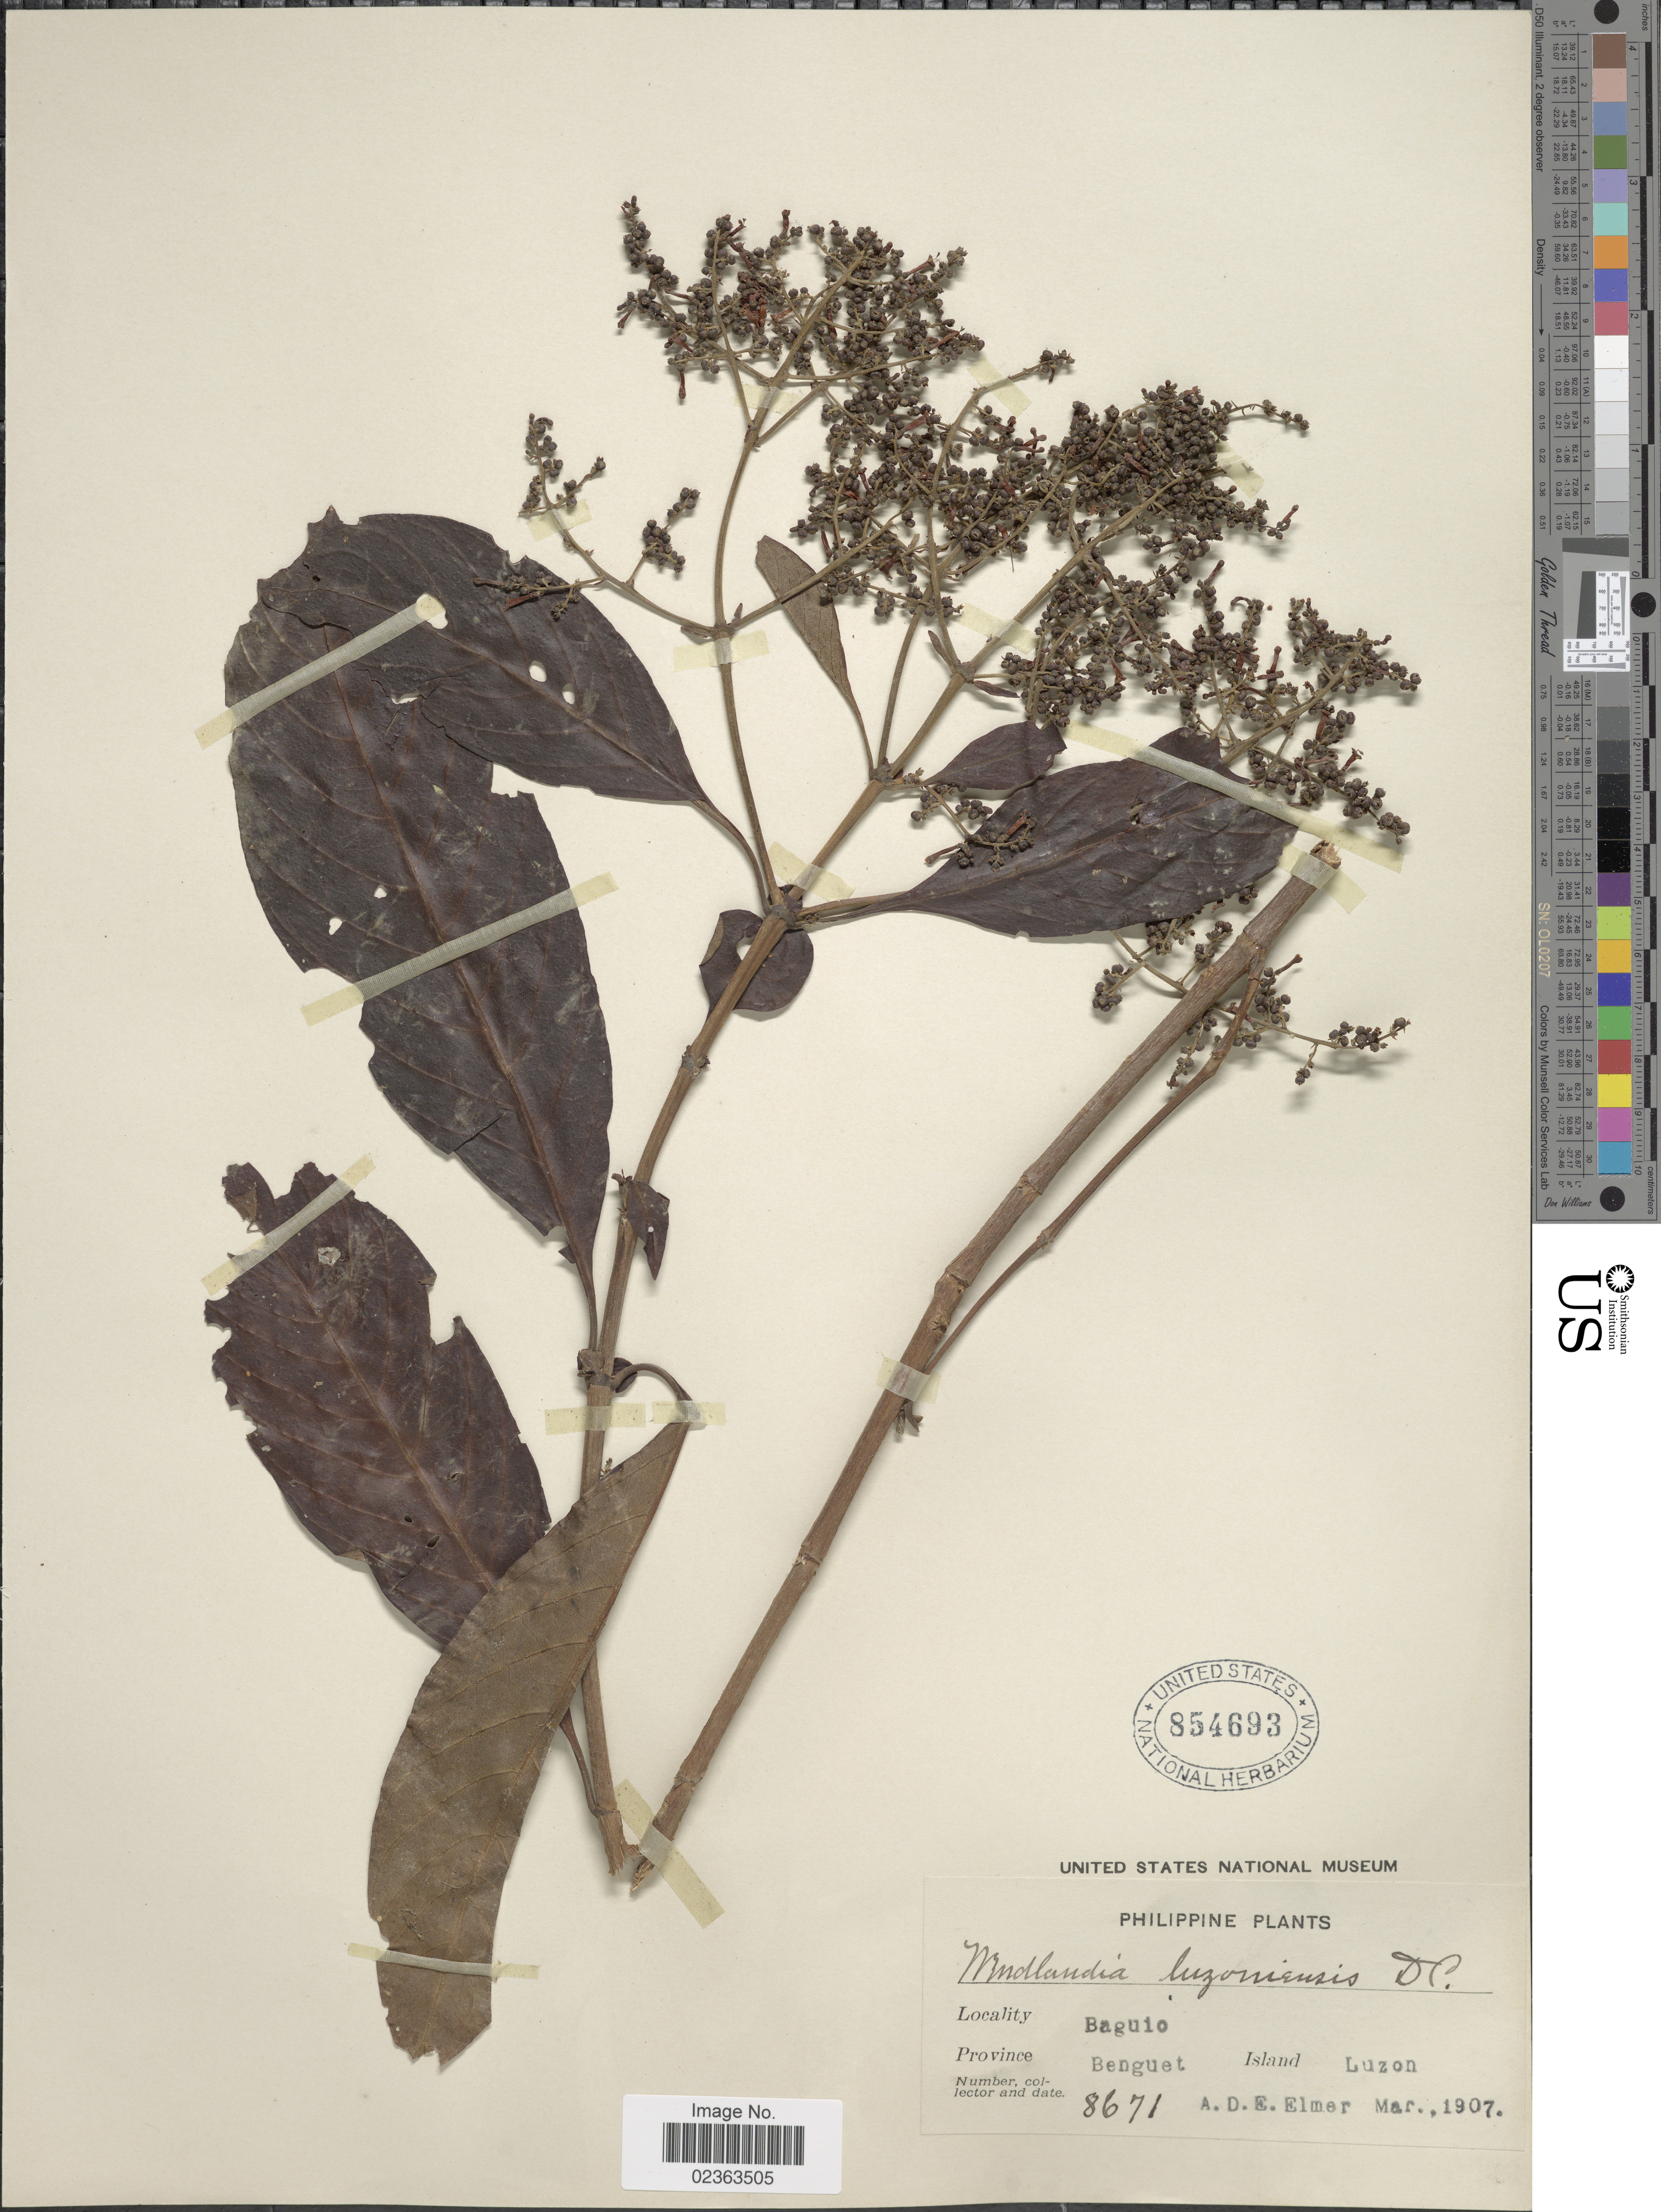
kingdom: Plantae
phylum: Tracheophyta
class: Magnoliopsida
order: Gentianales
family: Rubiaceae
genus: Wendlandia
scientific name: Wendlandia luzoniensis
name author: DC.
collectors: A. D. E. Elmer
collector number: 8671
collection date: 1907-03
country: Philippines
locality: Baguio, Province Benguet, Island Luzon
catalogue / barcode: US 854693